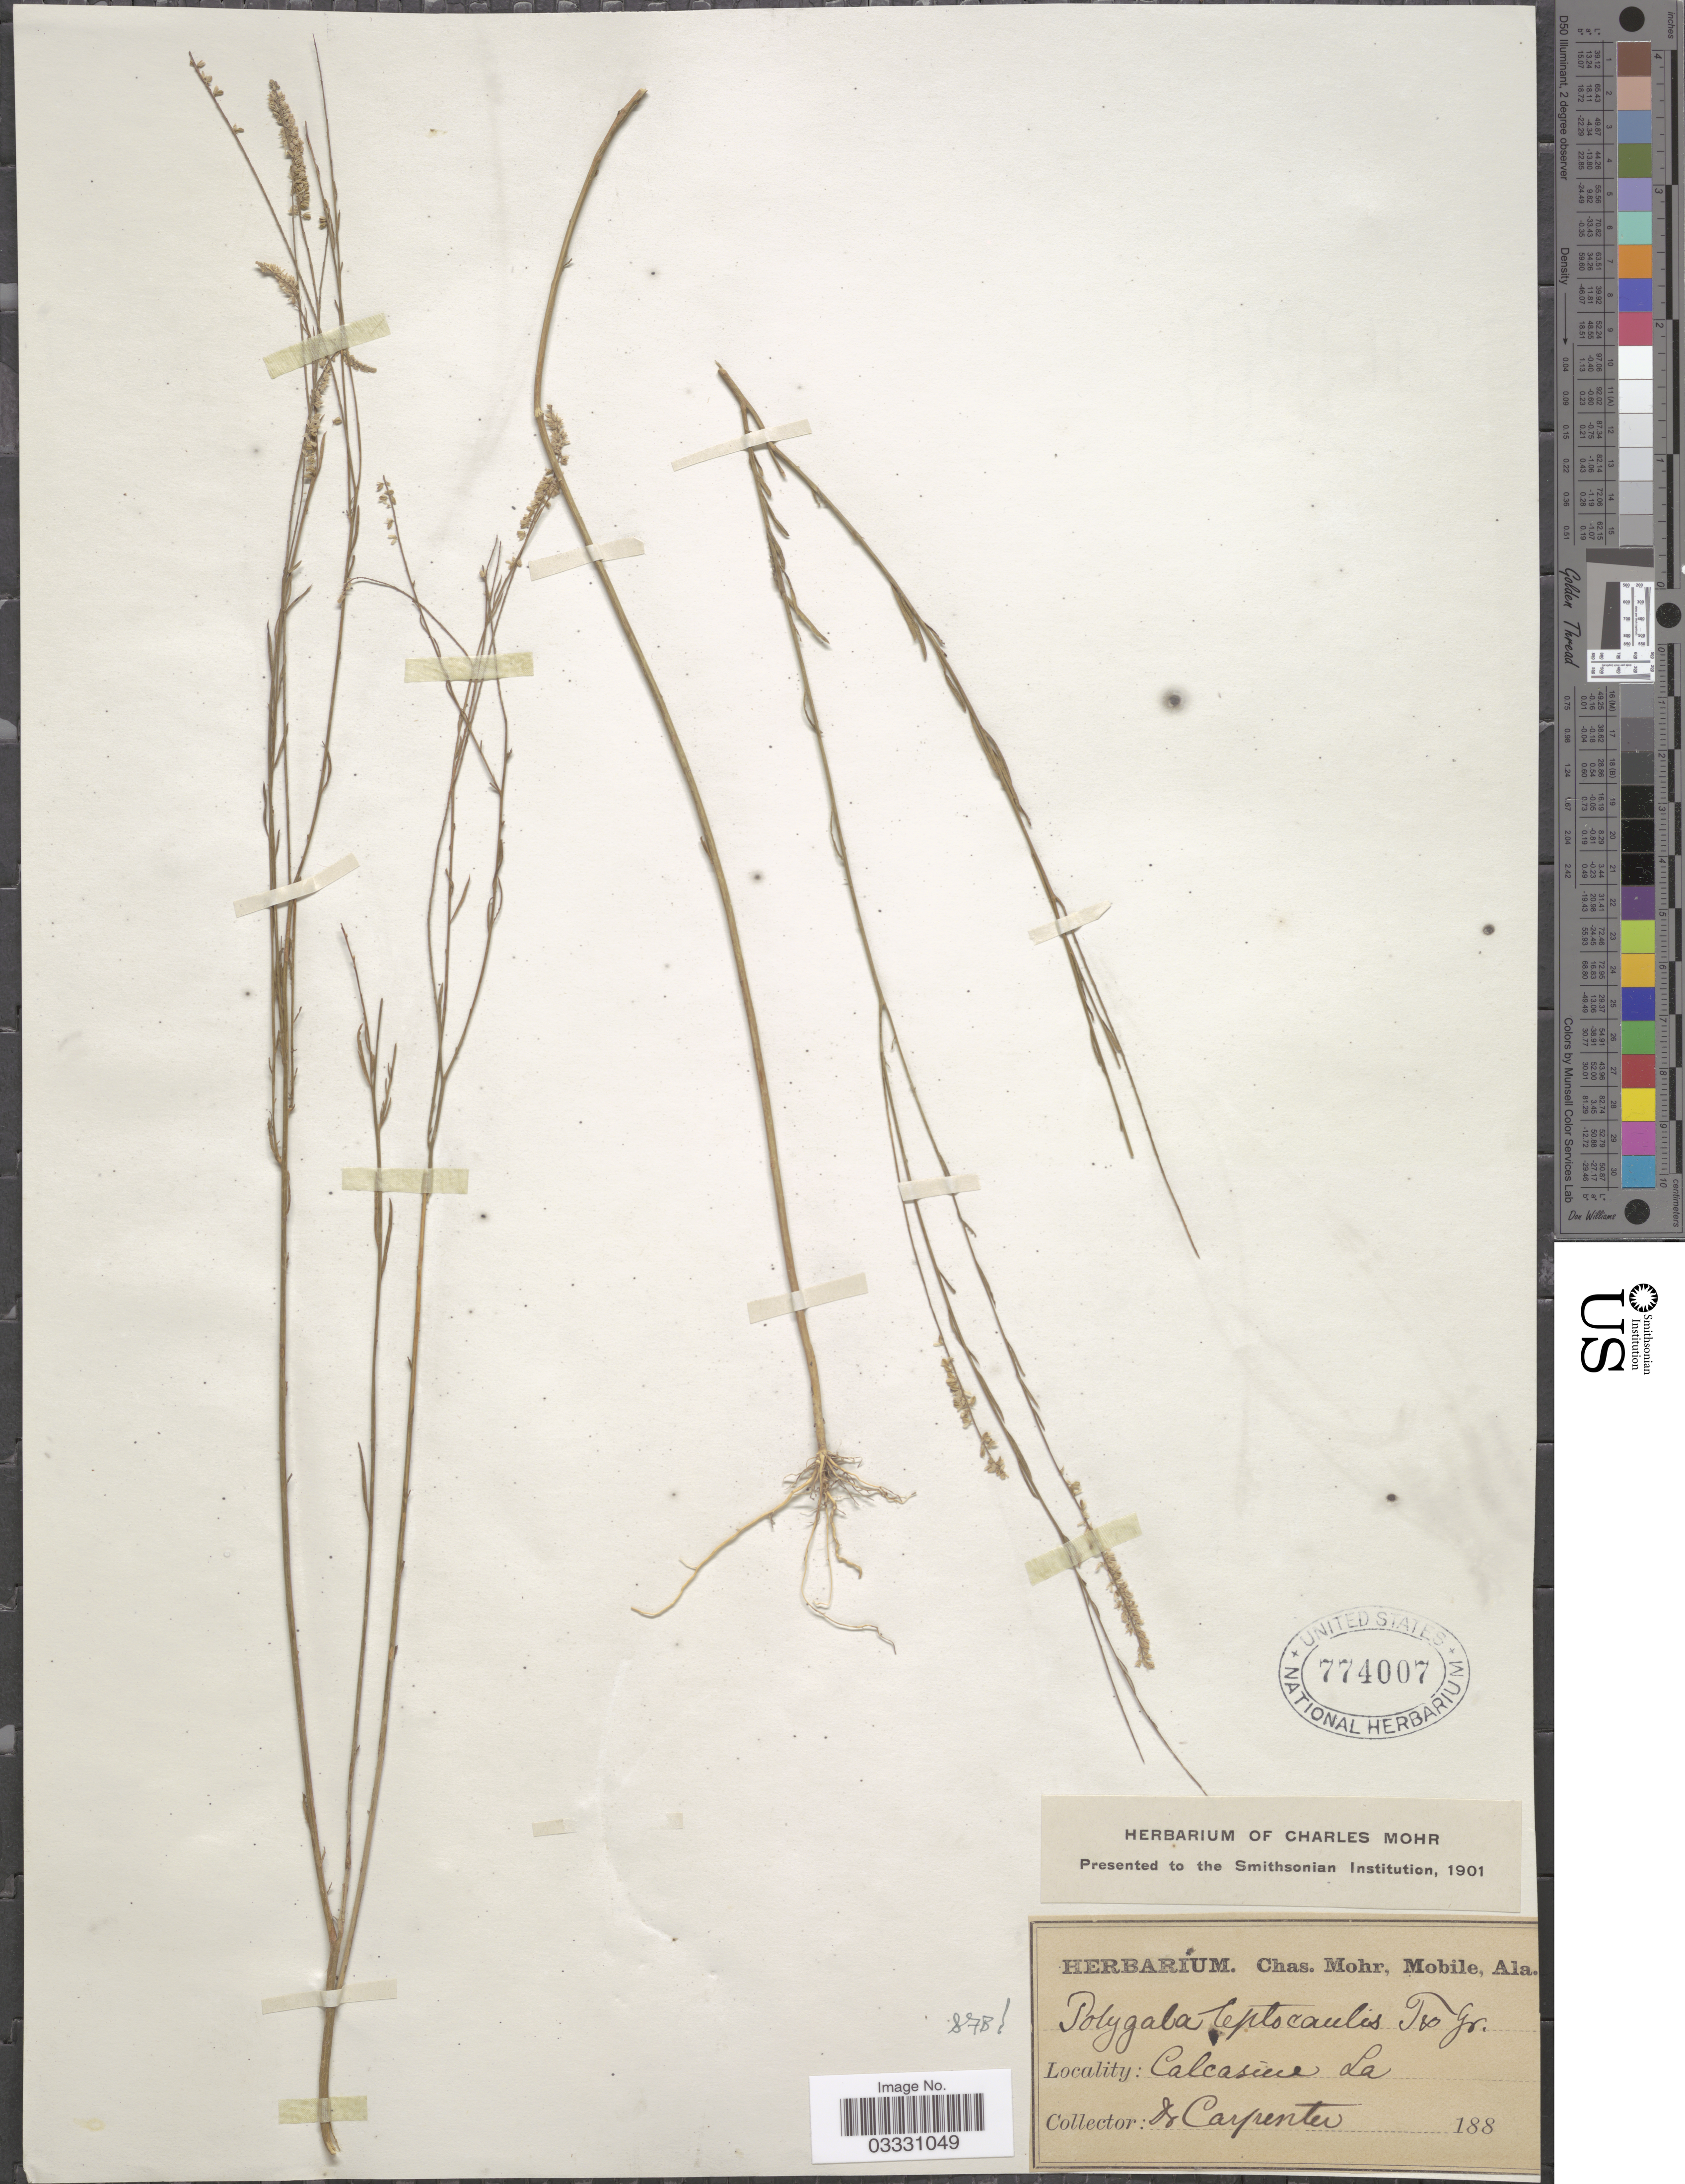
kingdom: Plantae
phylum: Tracheophyta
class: Magnoliopsida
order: Fabales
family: Polygalaceae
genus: Polygala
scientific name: Polygala leptocaulis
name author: Torr. & A. Gray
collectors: -. Carpenter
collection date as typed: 188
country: United States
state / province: Louisiana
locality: Calcasieu.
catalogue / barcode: US 774007